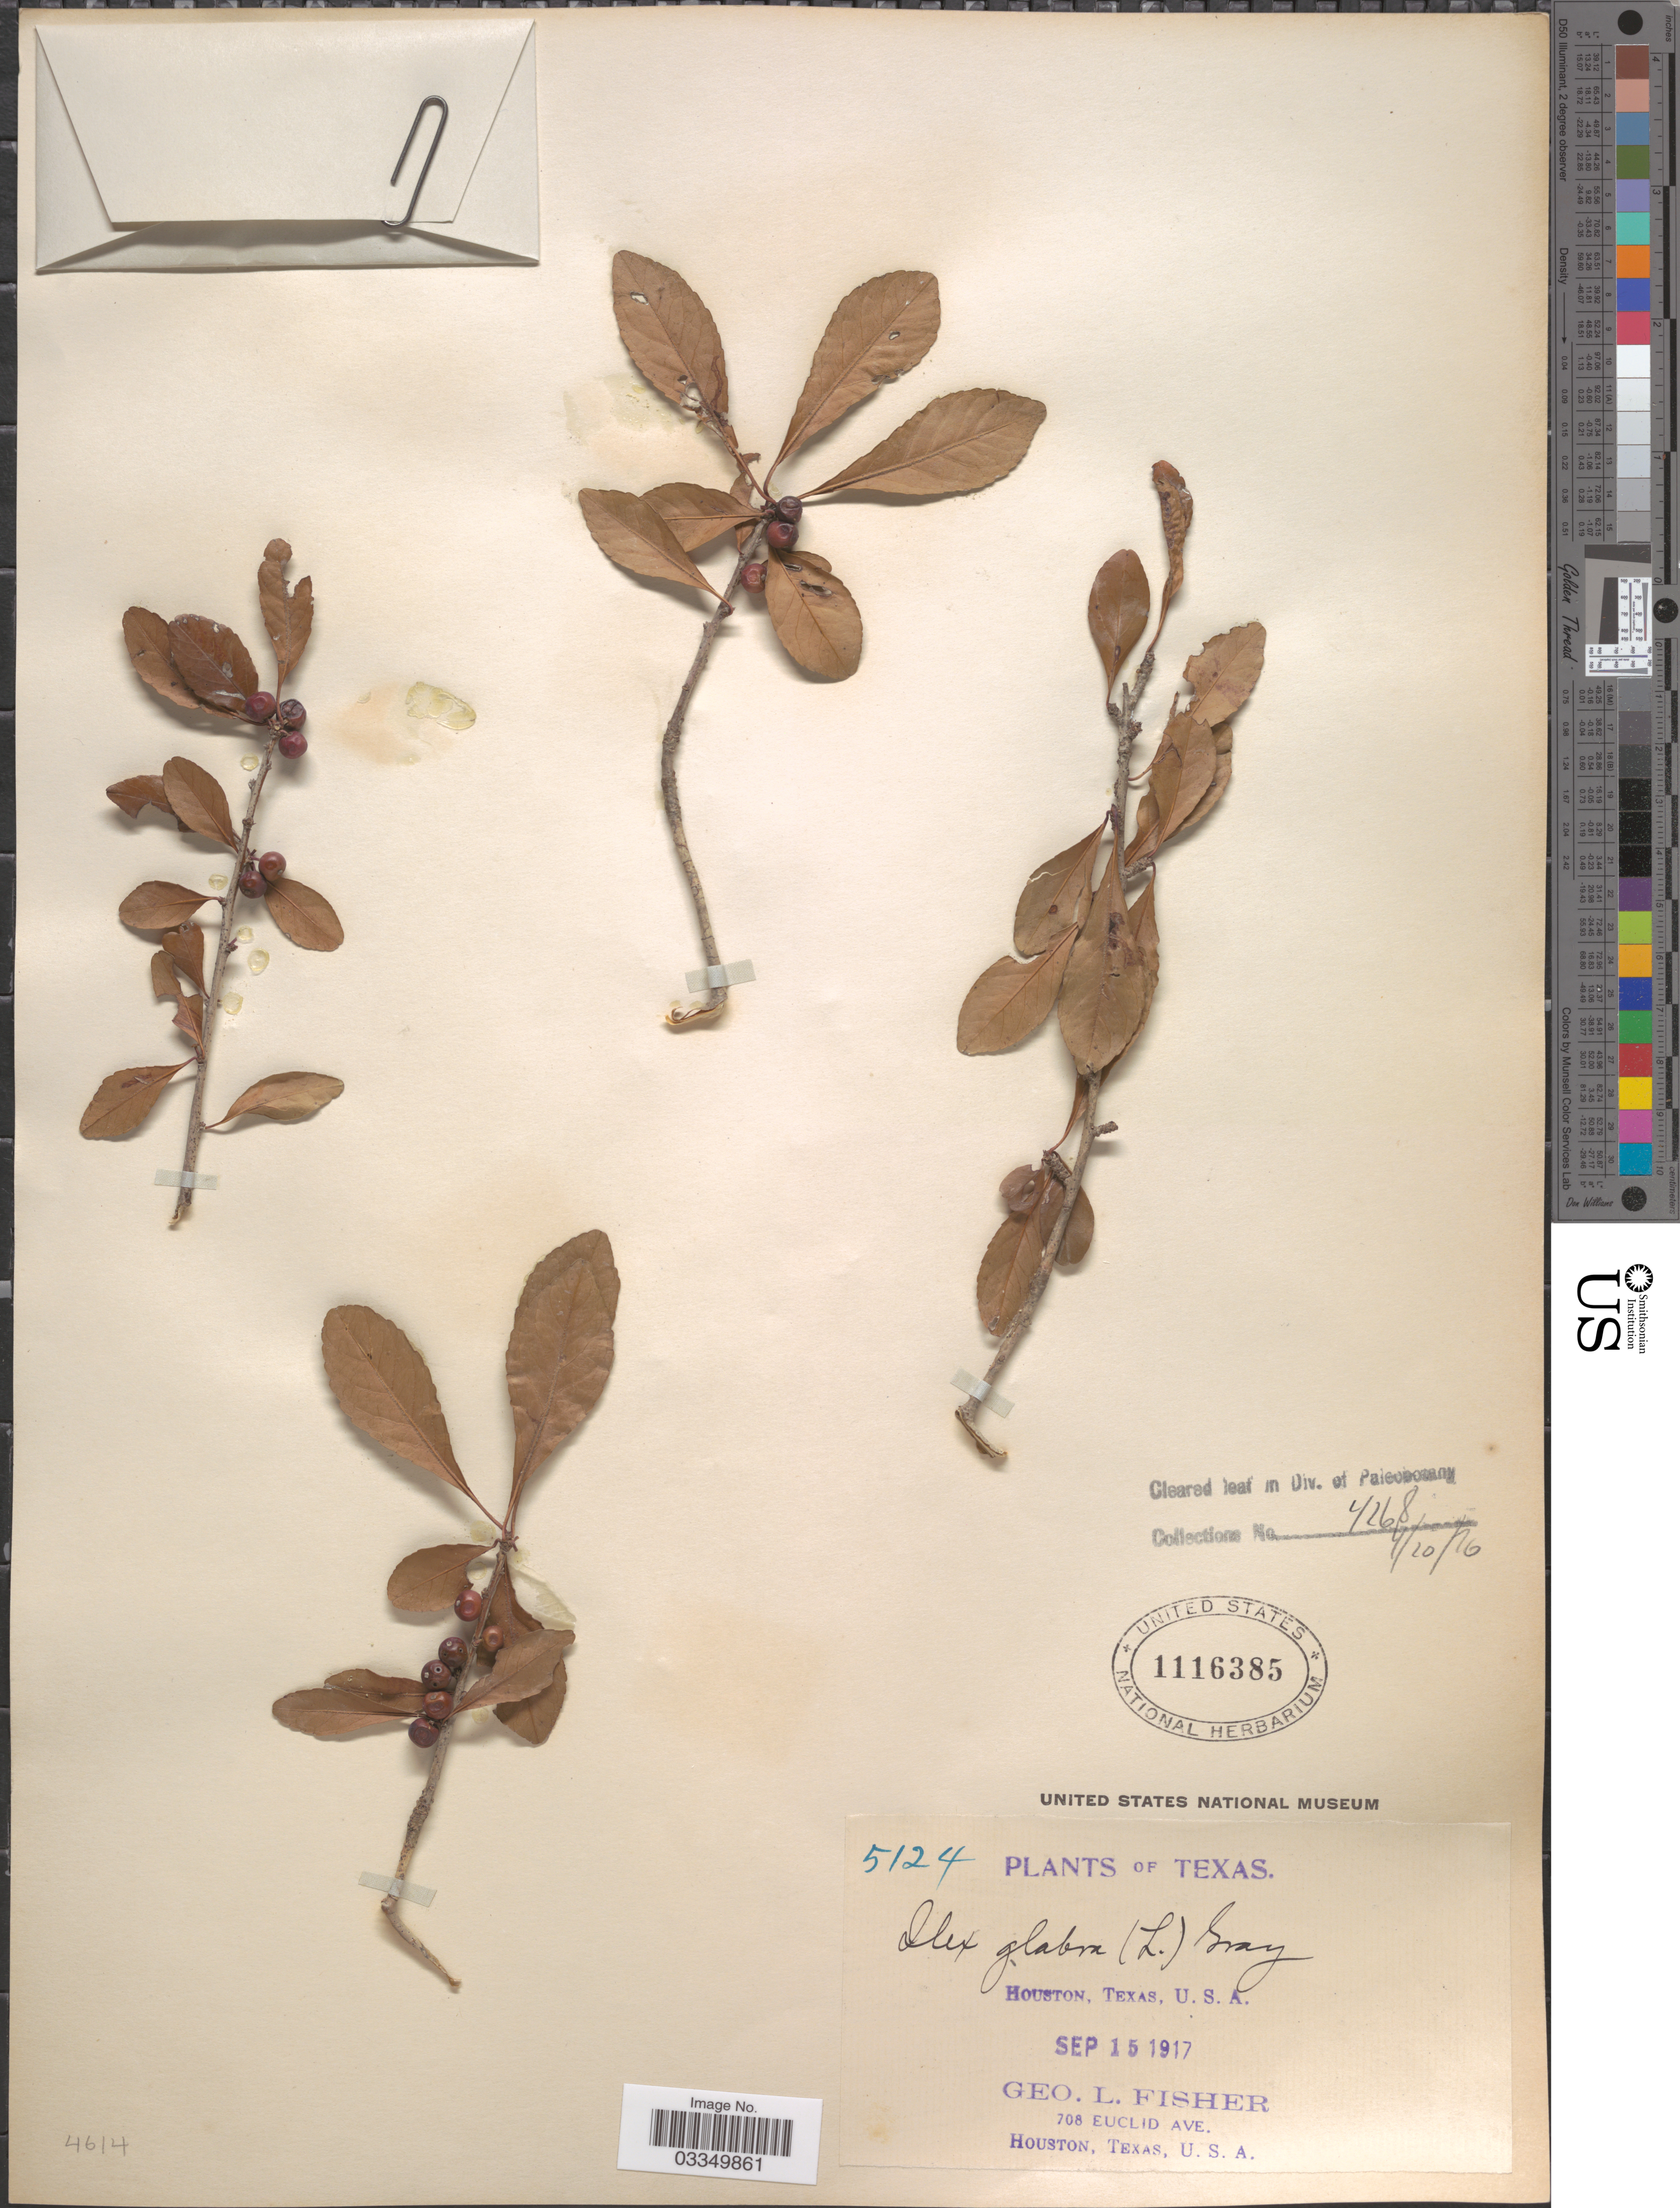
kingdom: Plantae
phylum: Tracheophyta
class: Magnoliopsida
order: Aquifoliales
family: Aquifoliaceae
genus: Ilex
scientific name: Ilex glabra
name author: (L.) A. Gray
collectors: G. L. Fisher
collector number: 5124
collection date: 1917-09-15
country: United States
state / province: Texas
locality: Houston.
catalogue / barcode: US 1116385